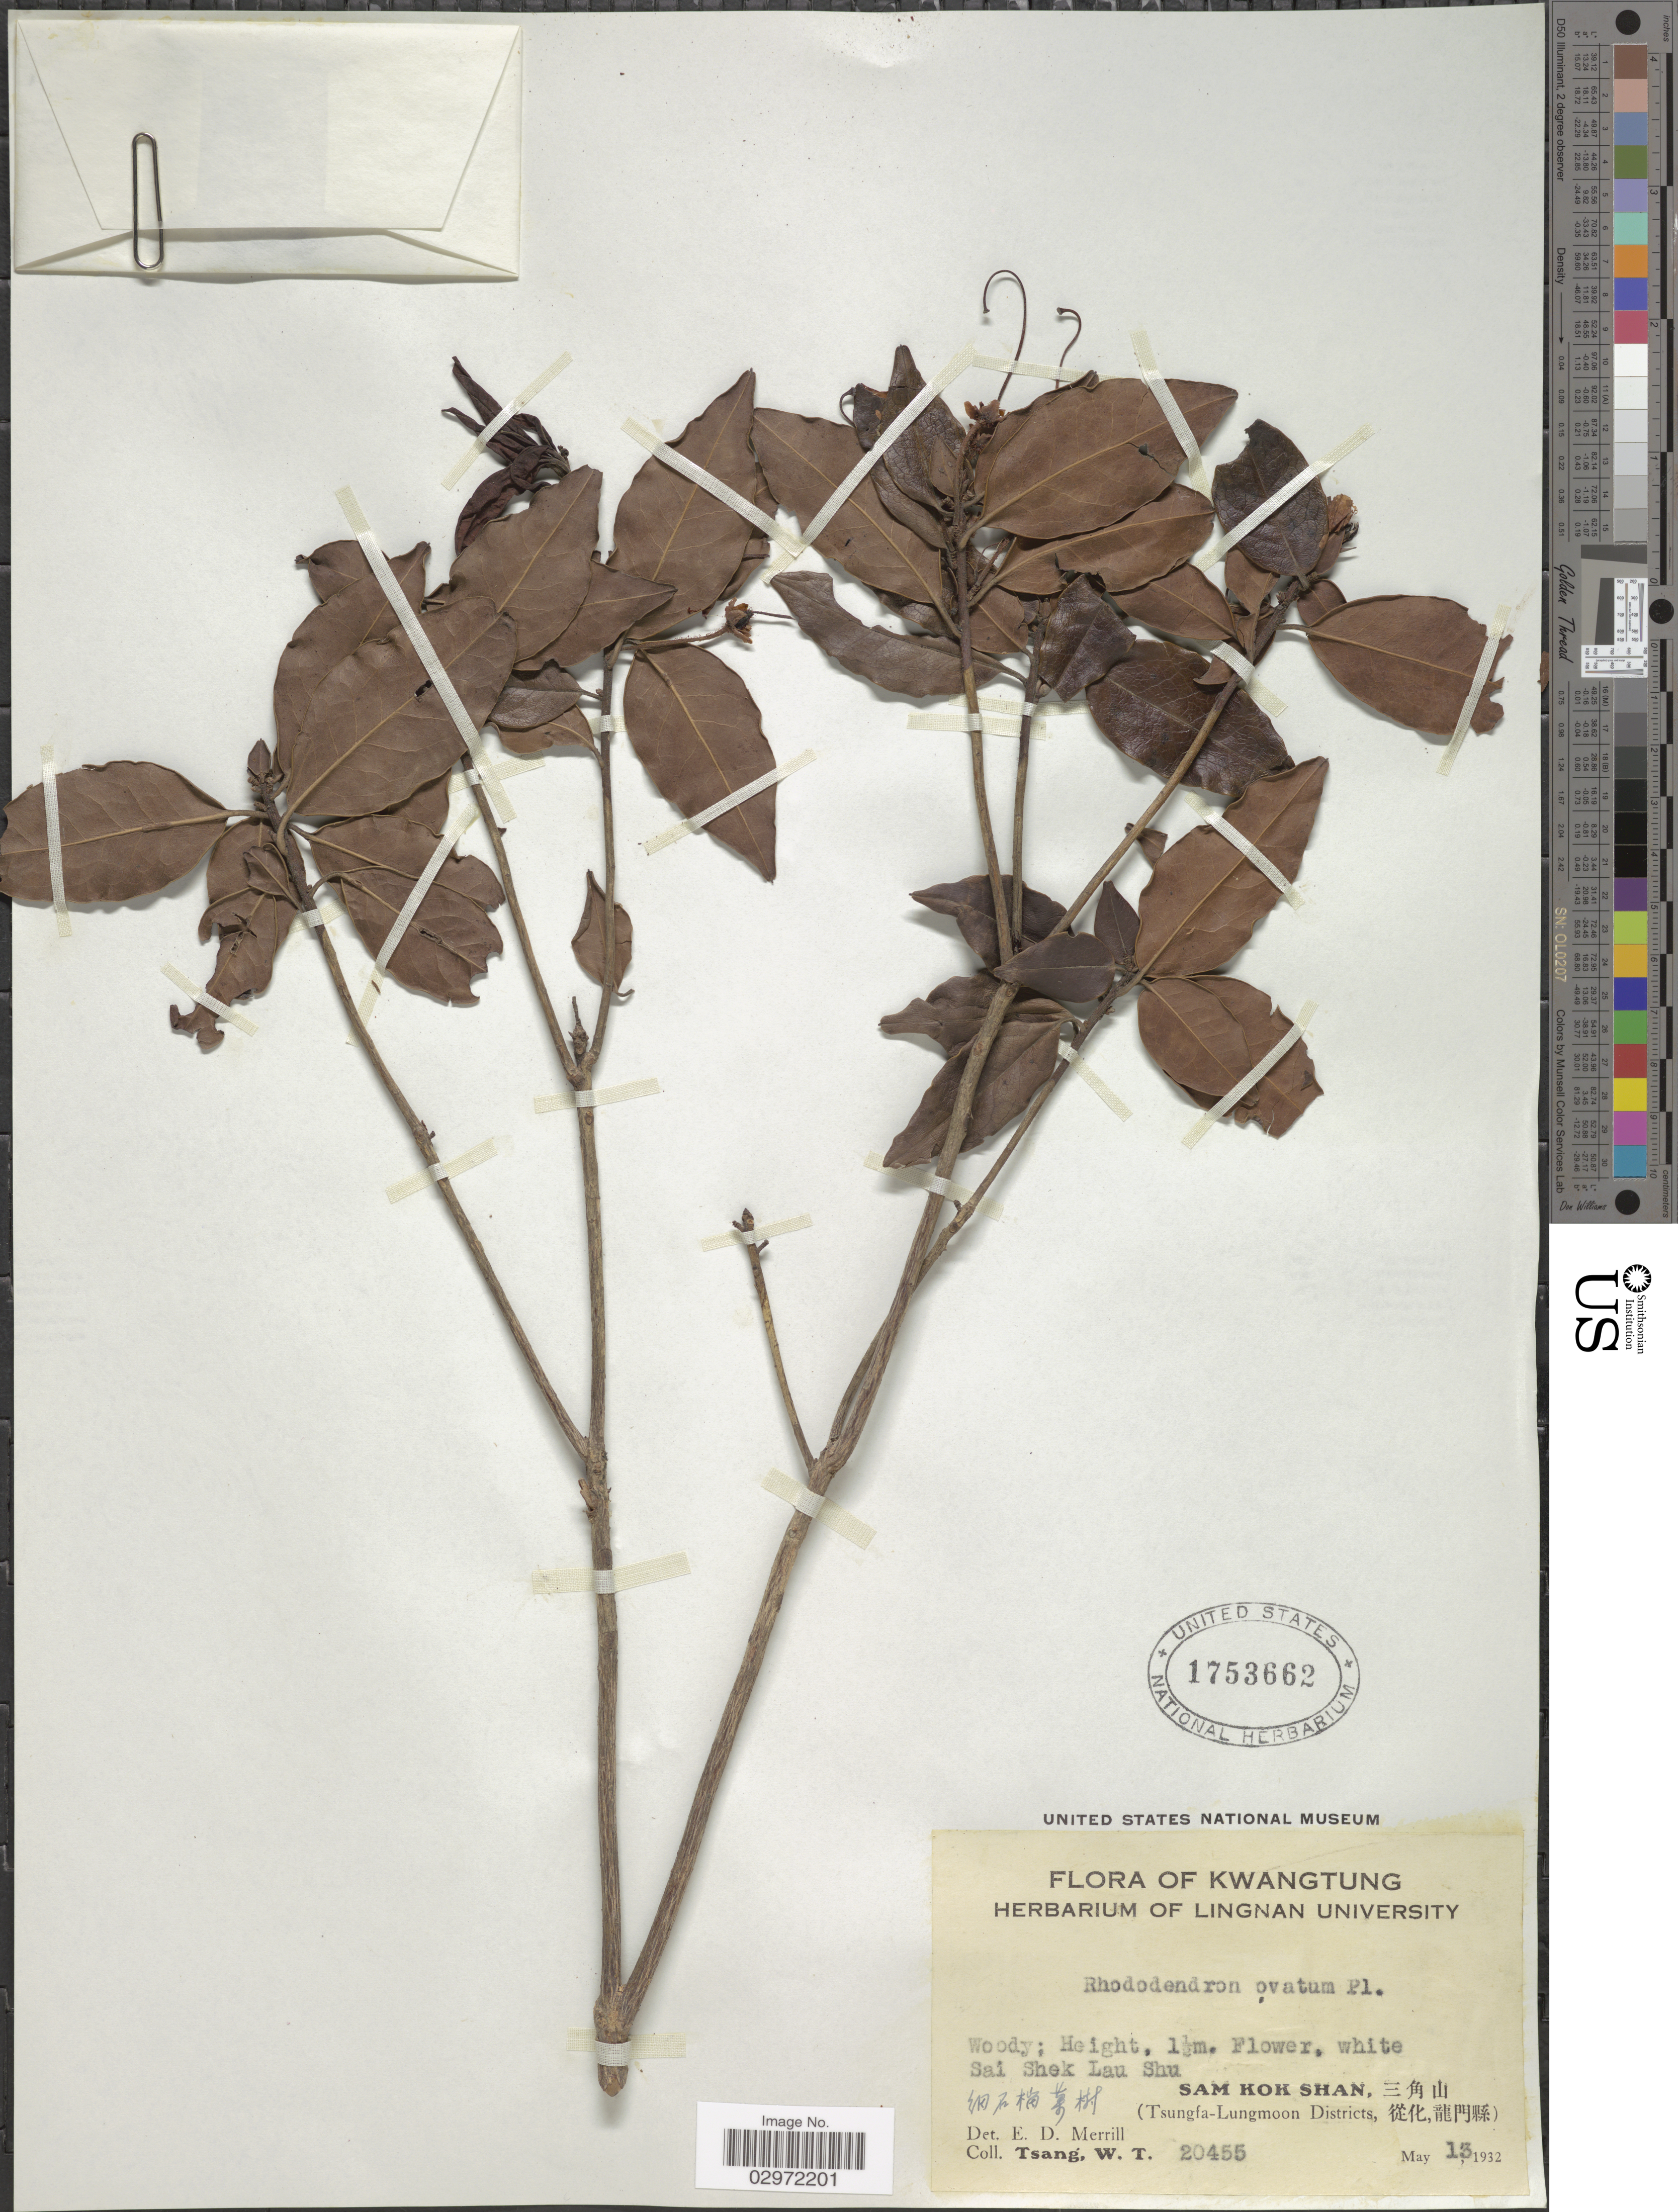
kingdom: Plantae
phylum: Tracheophyta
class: Magnoliopsida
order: Ericales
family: Ericaceae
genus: Rhododendron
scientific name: Rhododendron ovatum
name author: (Lindl.) Planch. ex Maxim.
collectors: W. T. Tsang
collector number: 20455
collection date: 1932-05-13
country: China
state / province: Guangdong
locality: Sai Shek Lau Shu. Sam Kok Shan. (Tsungda-Lungmoon Districts).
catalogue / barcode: US 1753662